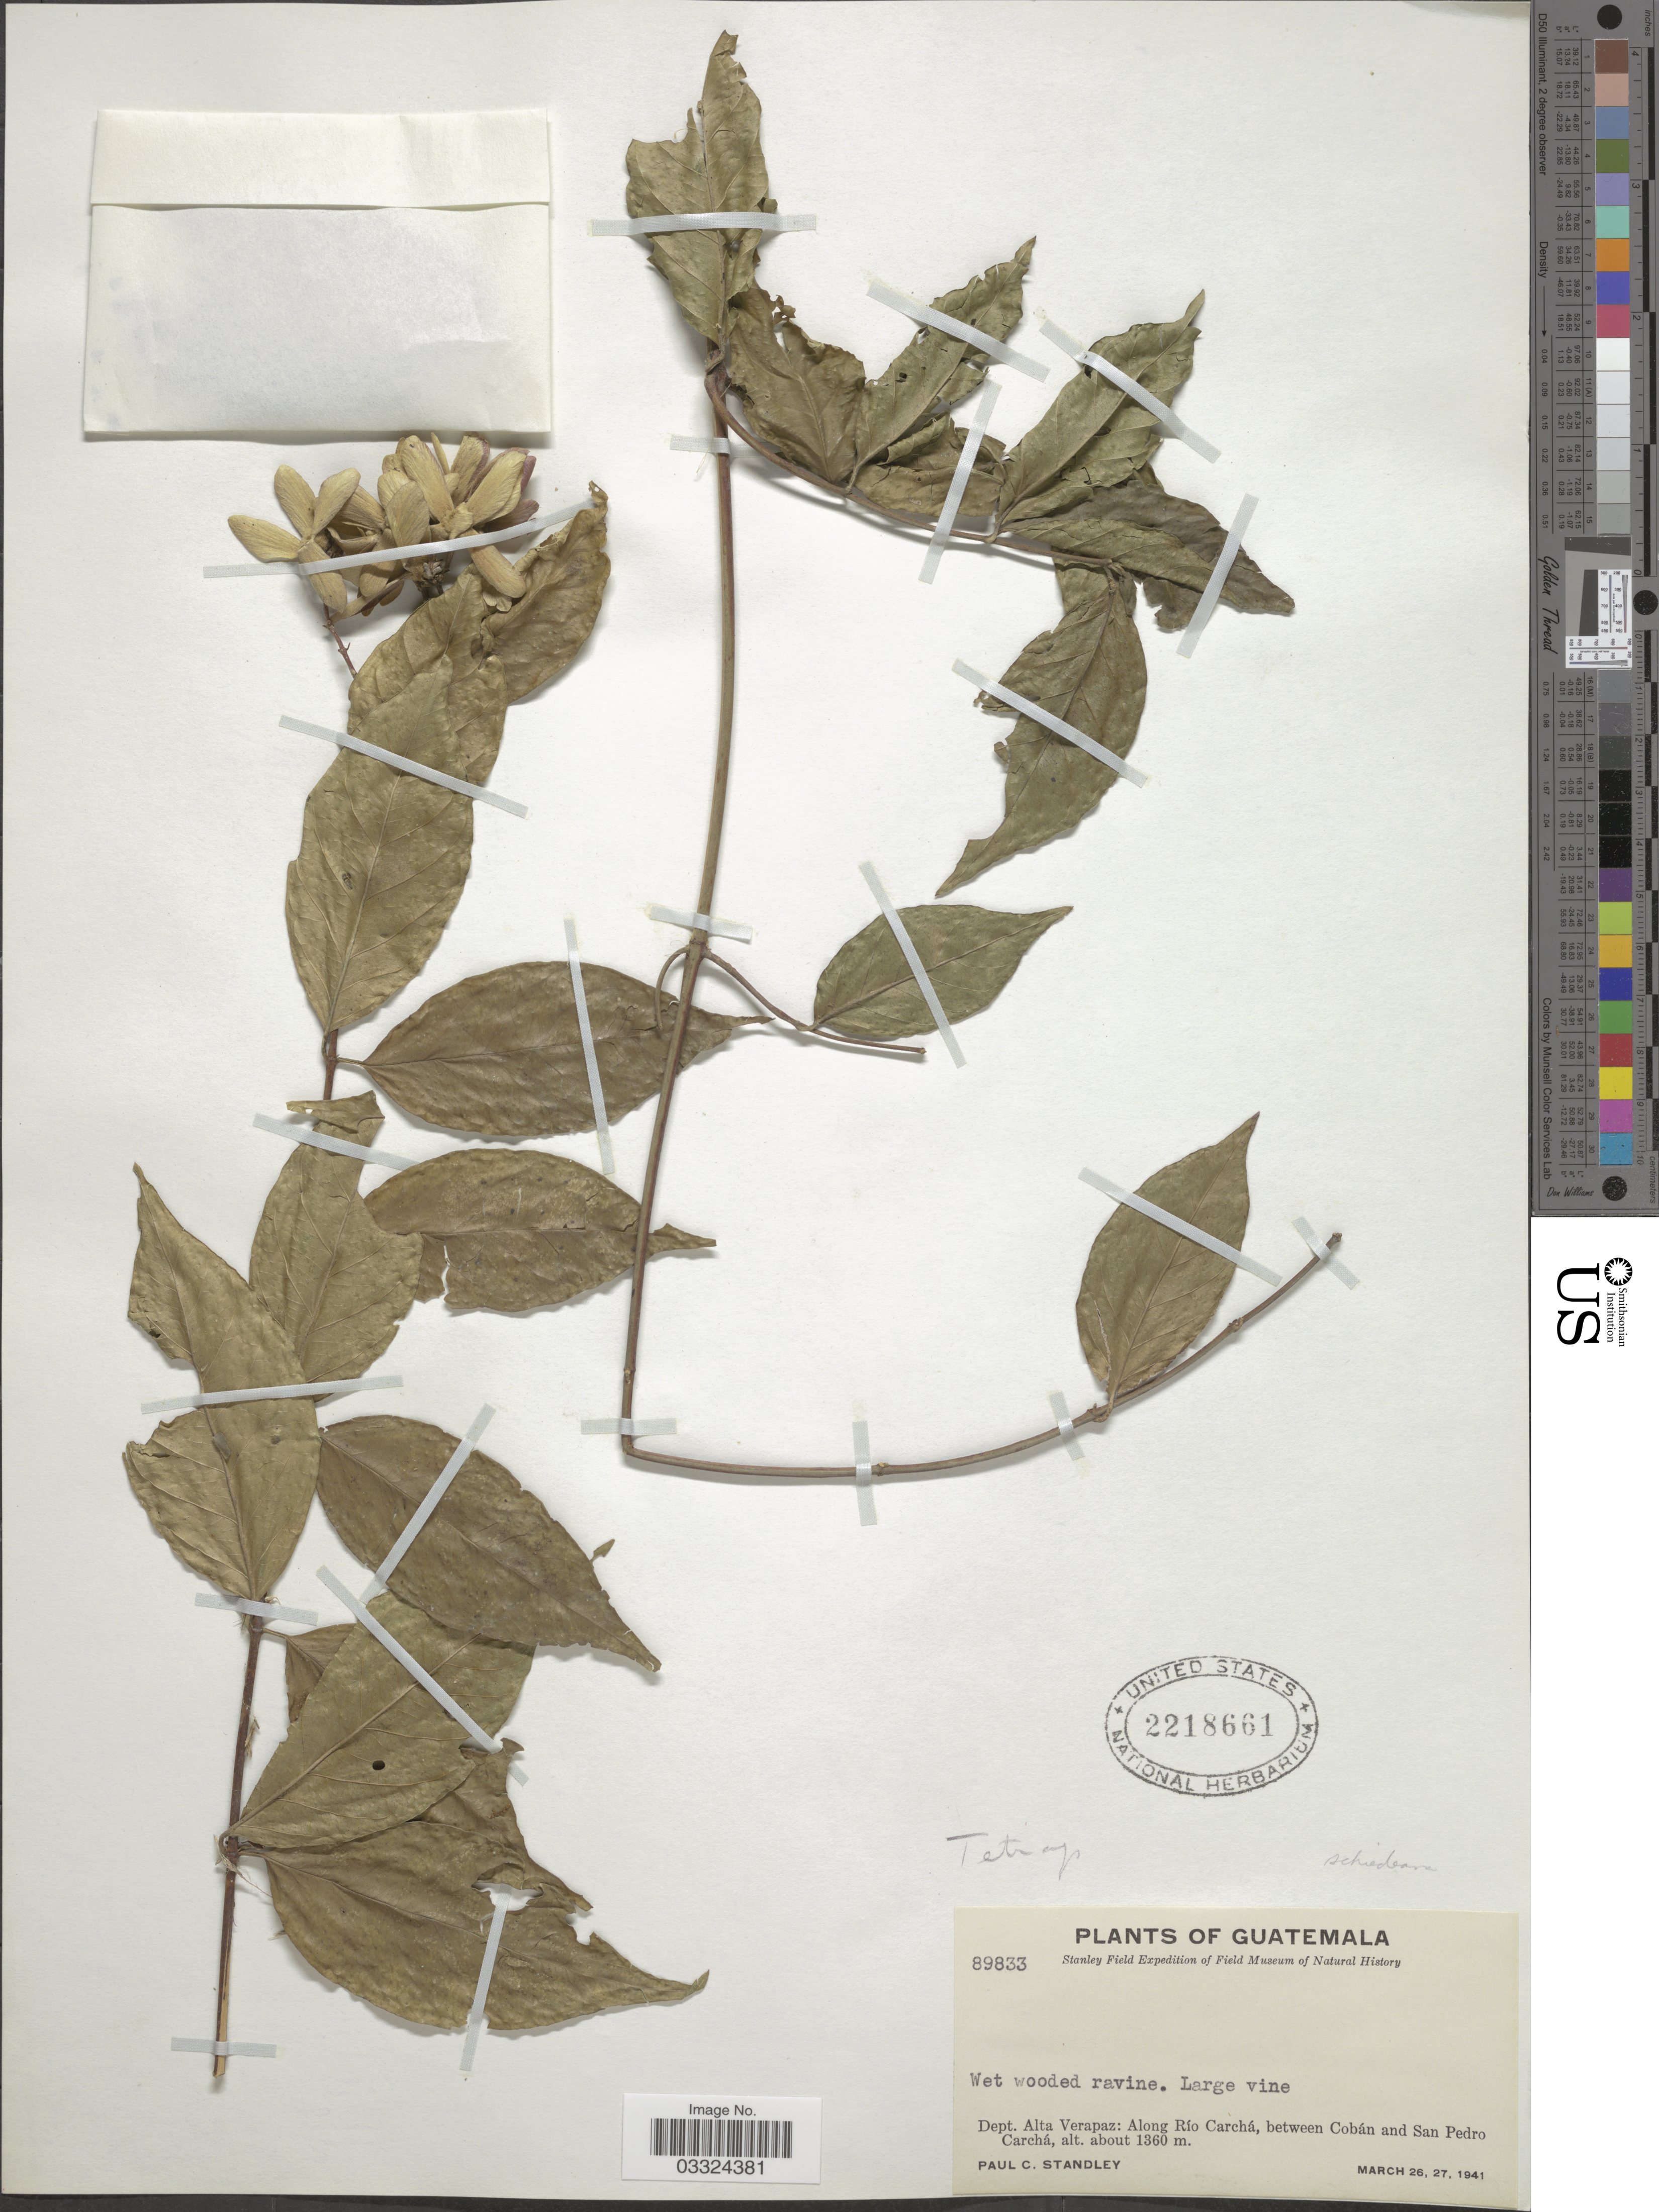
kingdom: Plantae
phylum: Tracheophyta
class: Magnoliopsida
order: Malpighiales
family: Malpighiaceae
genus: Tetrapterys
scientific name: Tetrapterys schiedeana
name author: Schltdl. & Cham.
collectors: P. C. Standley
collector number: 89833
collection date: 1941-03-26/1941-03-27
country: Guatemala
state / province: Alta Verapaz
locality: Dept. Alta Verapaz: Along Río Carchá, between Cobán and San Pedro Carchá.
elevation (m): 1360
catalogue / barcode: US 2218661